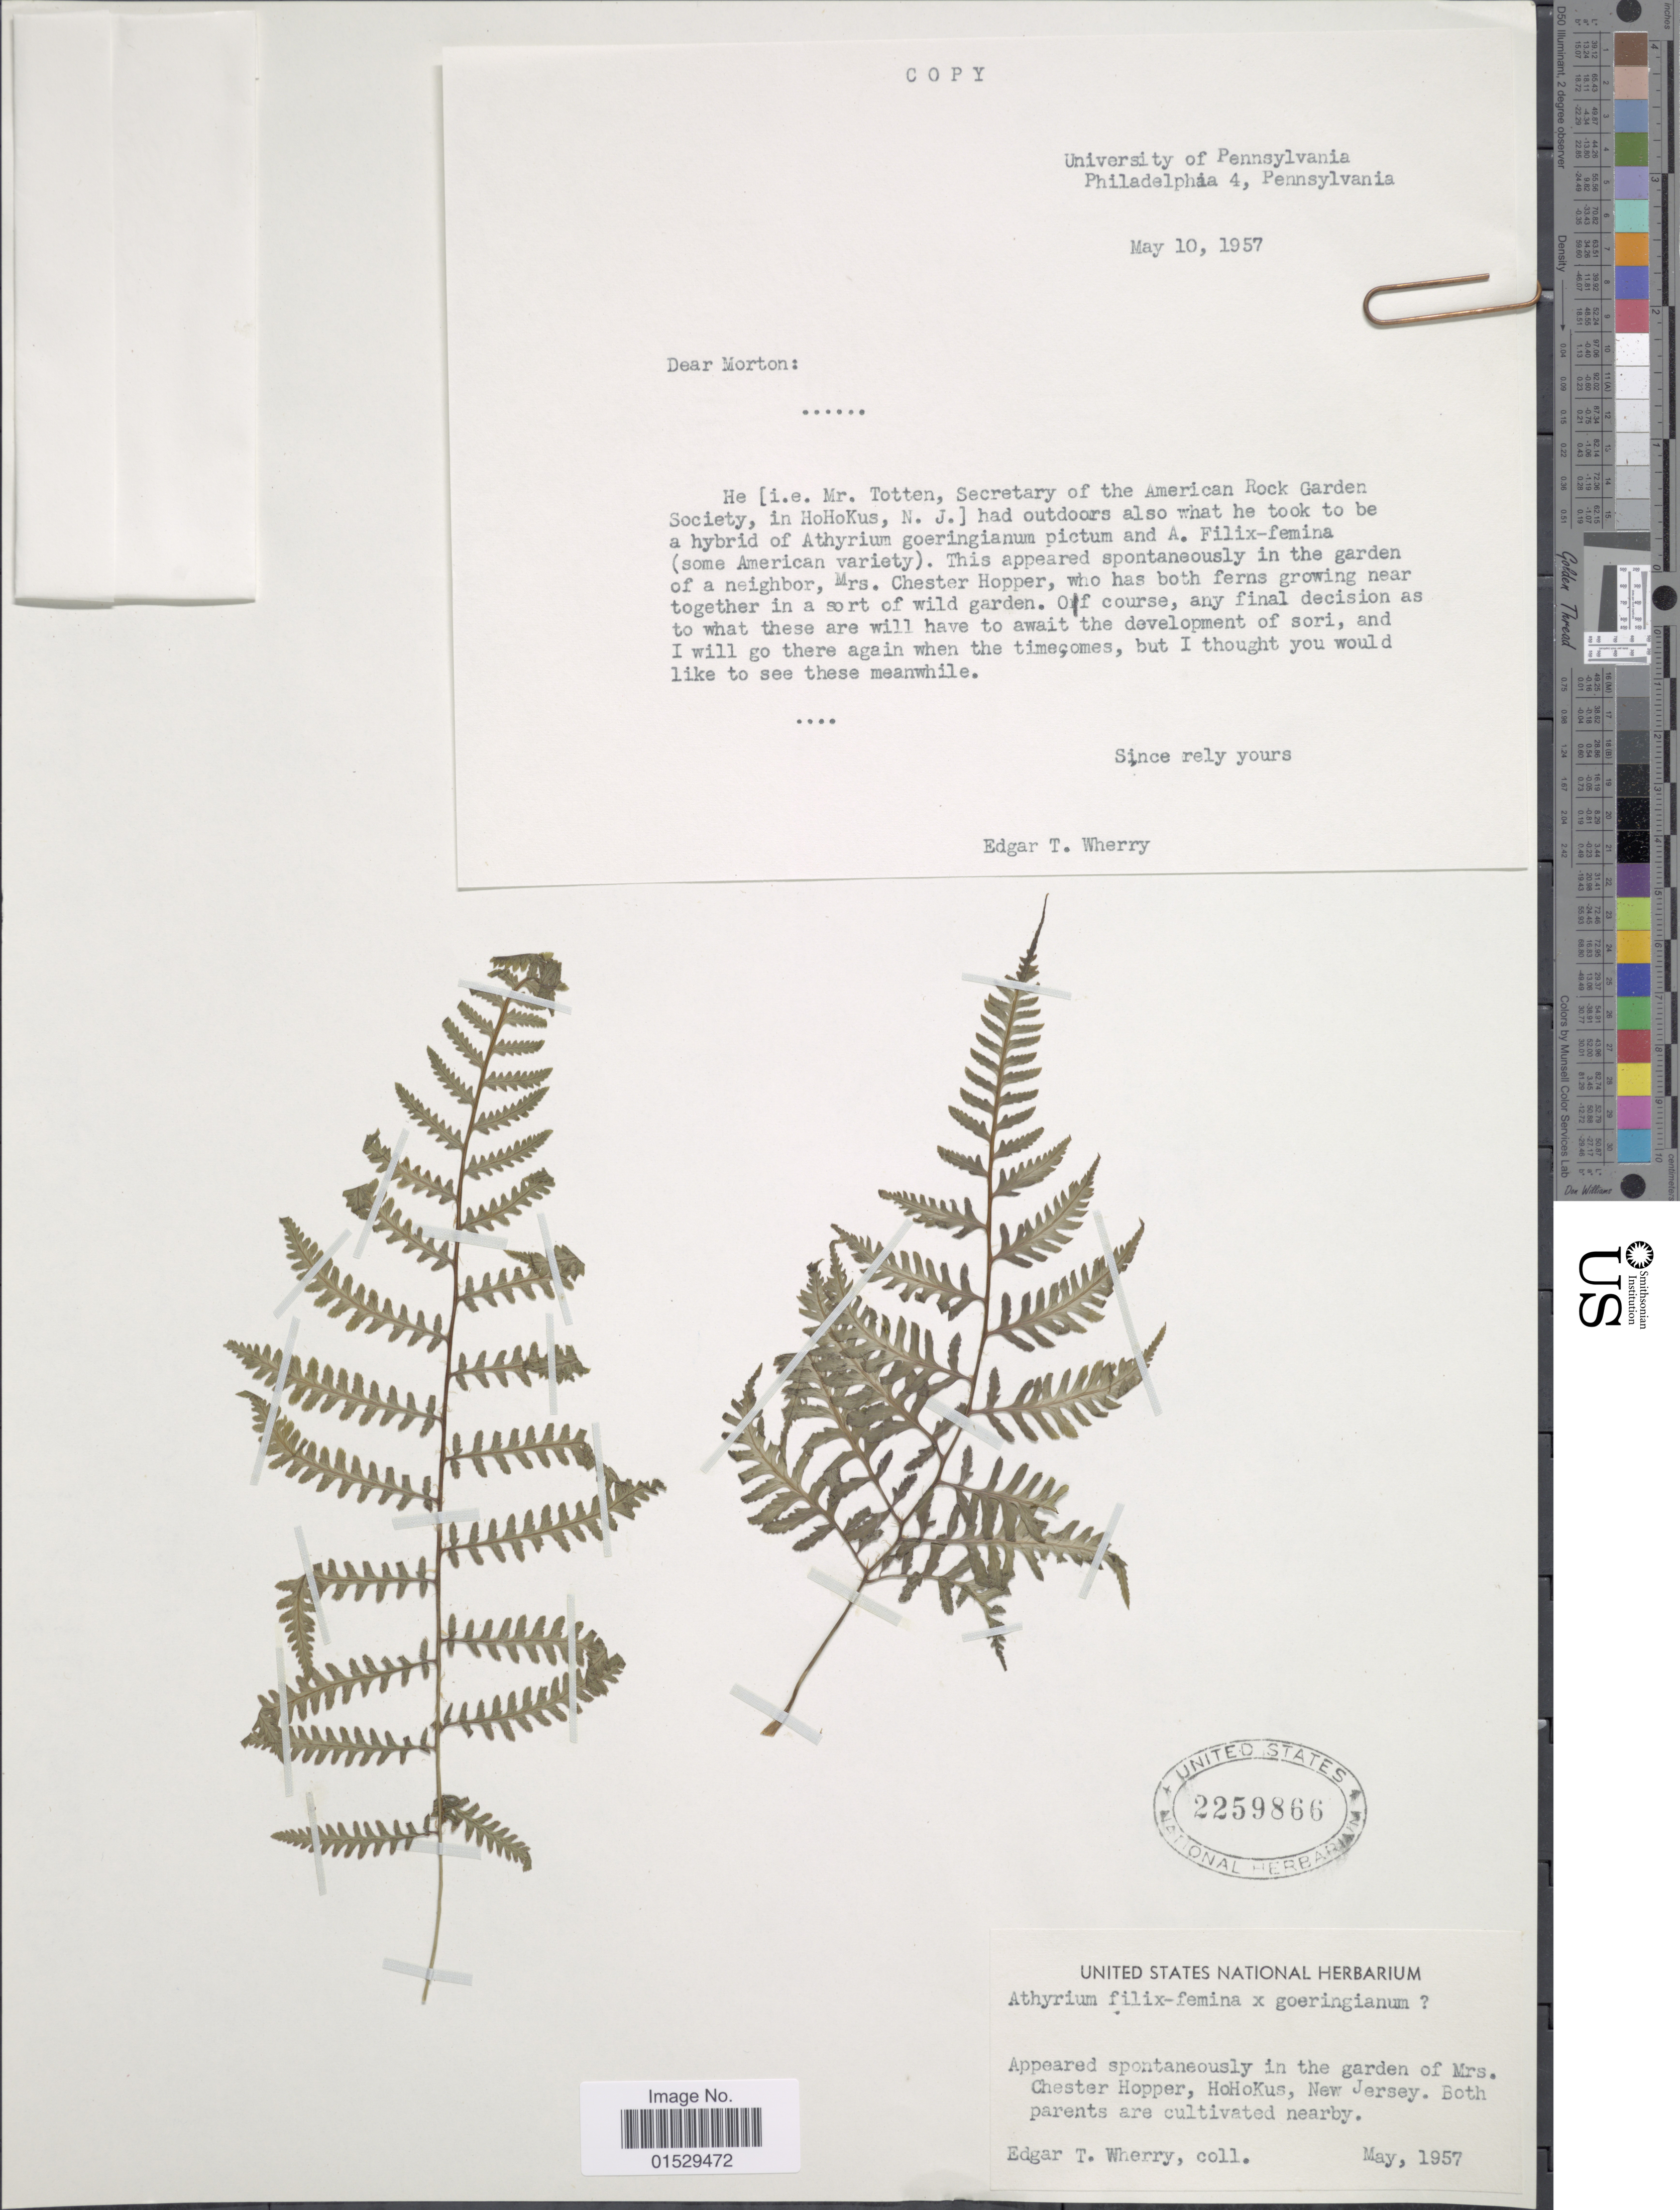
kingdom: Plantae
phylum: Tracheophyta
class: Polypodiopsida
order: Polypodiales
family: Athyriaceae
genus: Athyrium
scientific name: Athyrium nipponicum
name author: (Mett.) Hance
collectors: E. T. Wherry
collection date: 1957-05-10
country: United States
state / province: New Jersey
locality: Garden of Mrs. Chester Hopper, Hohokus, New Jersey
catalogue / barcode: US 2259866